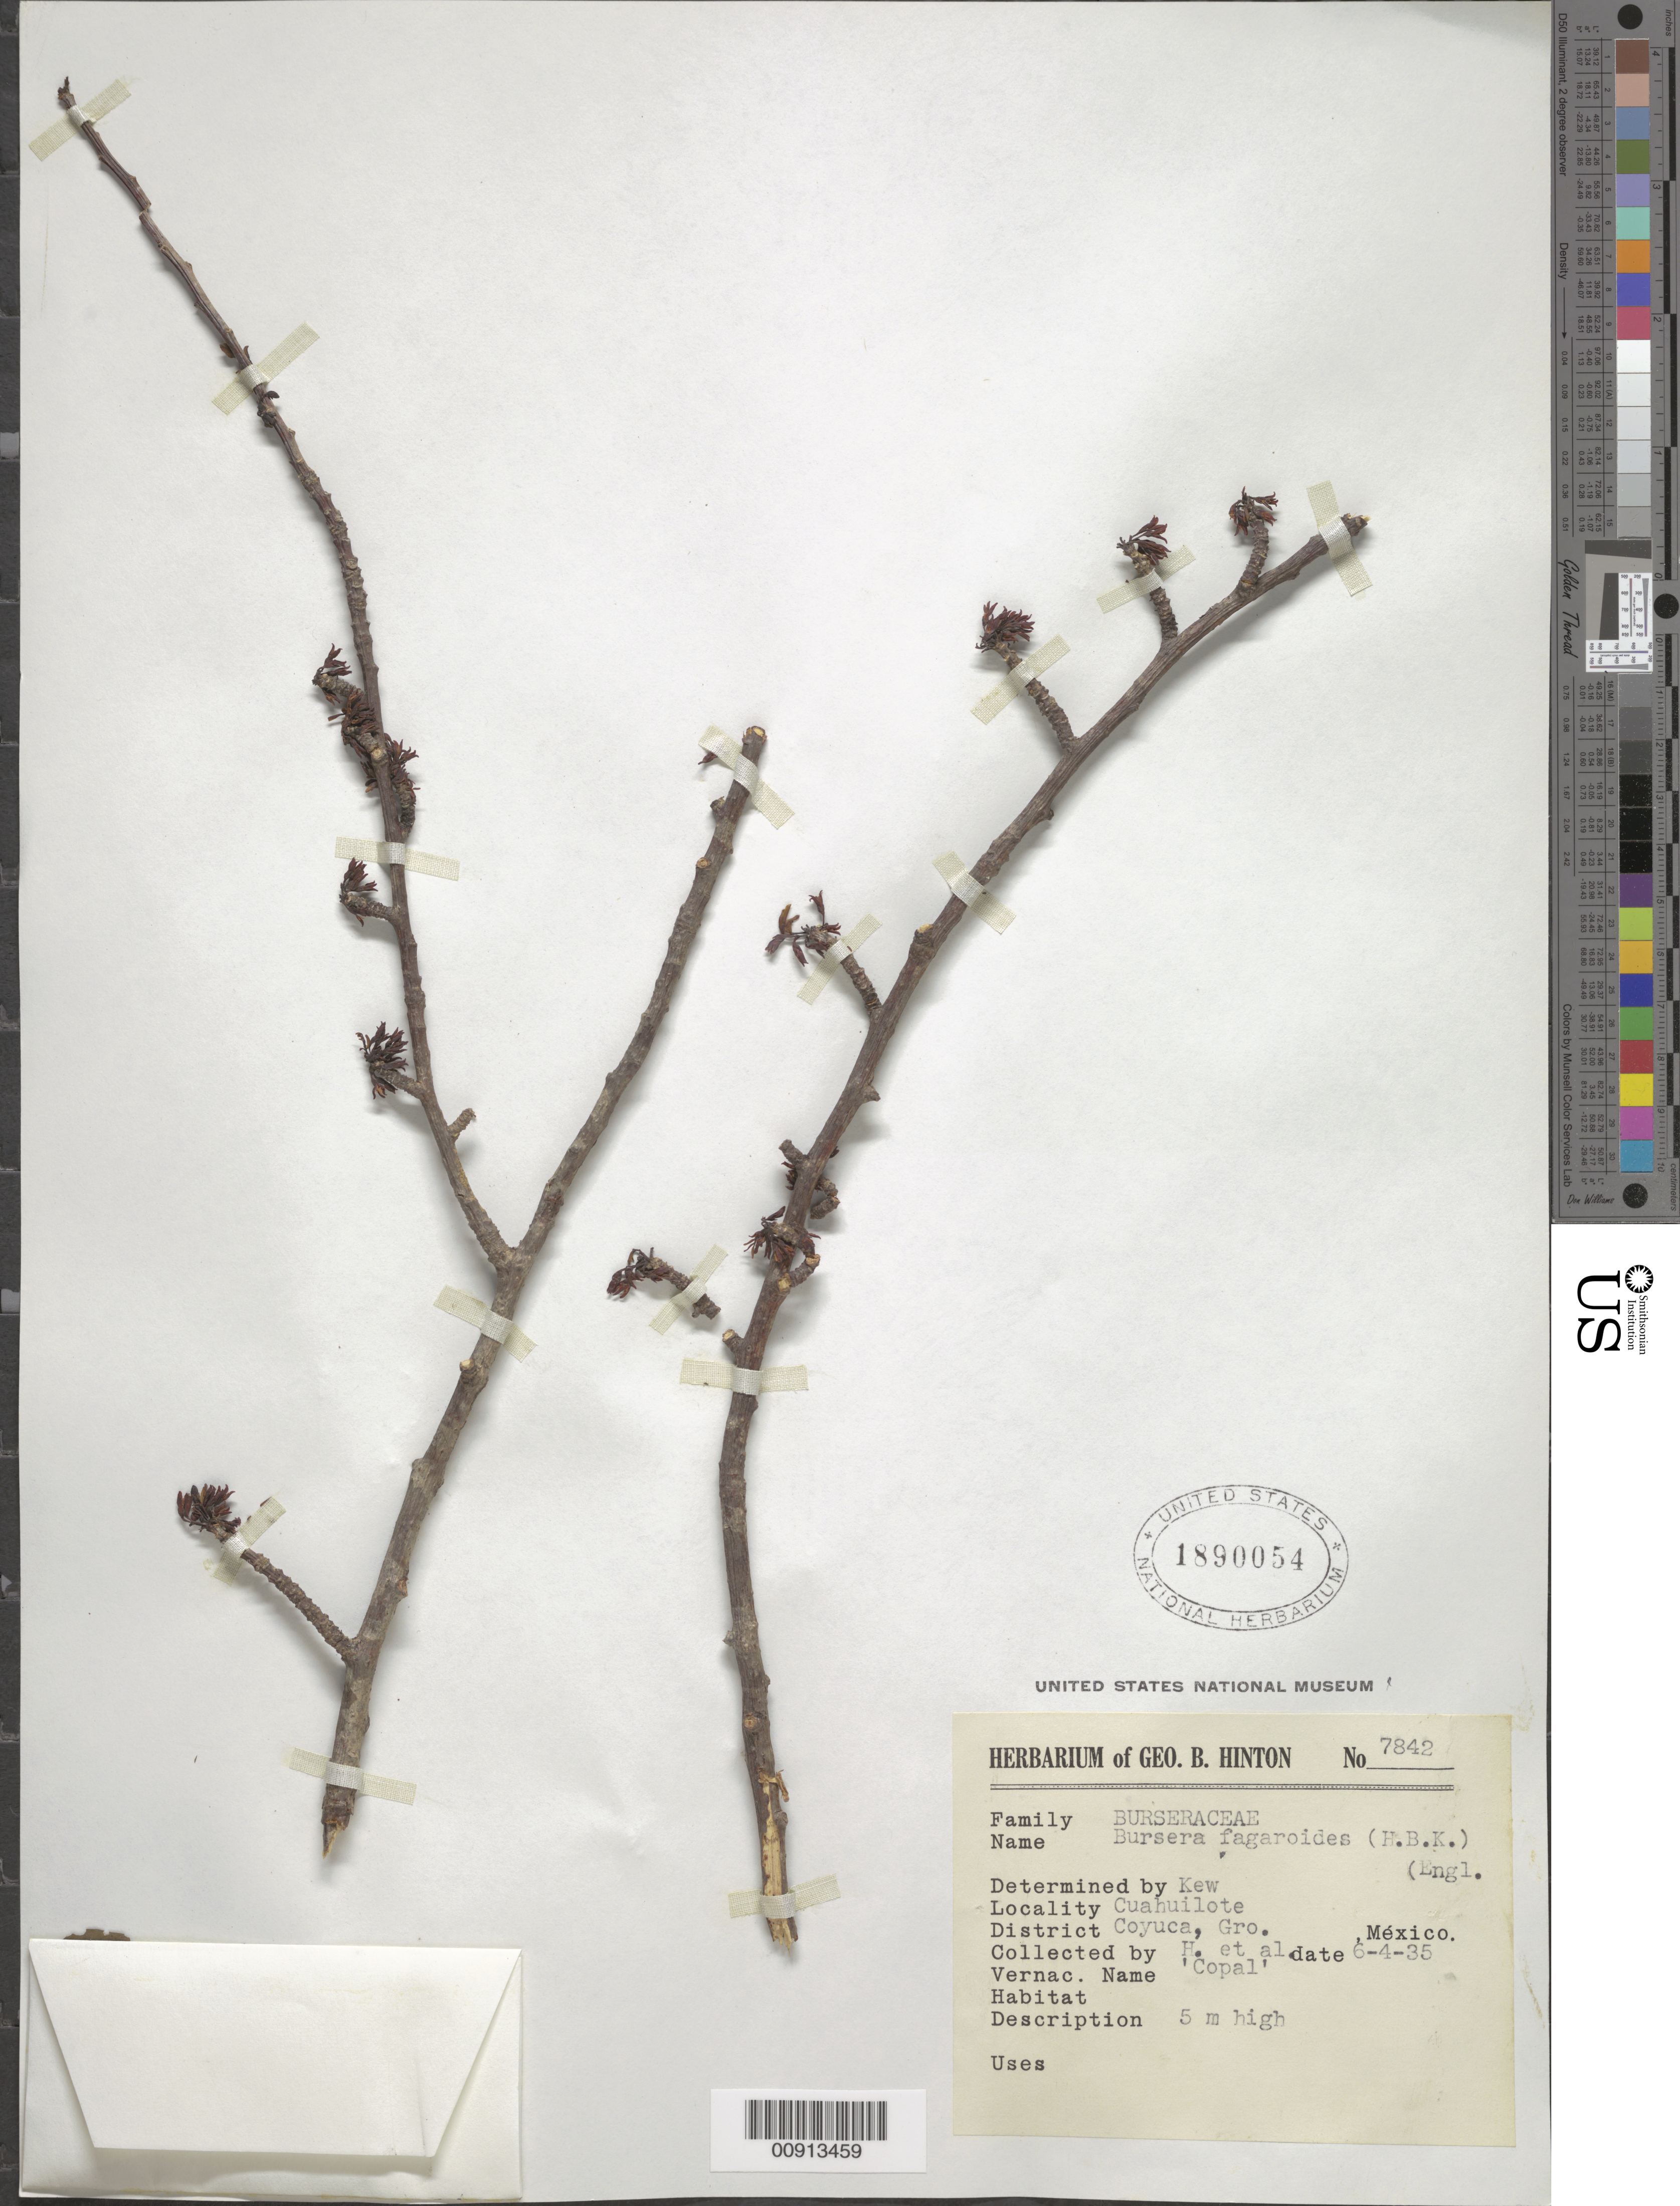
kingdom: Plantae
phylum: Tracheophyta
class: Magnoliopsida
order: Sapindales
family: Burseraceae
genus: Bursera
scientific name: Bursera inaguensis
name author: Britton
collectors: G. B. Hinton & et al.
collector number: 7842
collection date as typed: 04 Jun 1935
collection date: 1935-06-04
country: Mexico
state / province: Guerrero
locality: Cuahuilote, District Coyuca, Guerrero.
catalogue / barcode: US 1890054